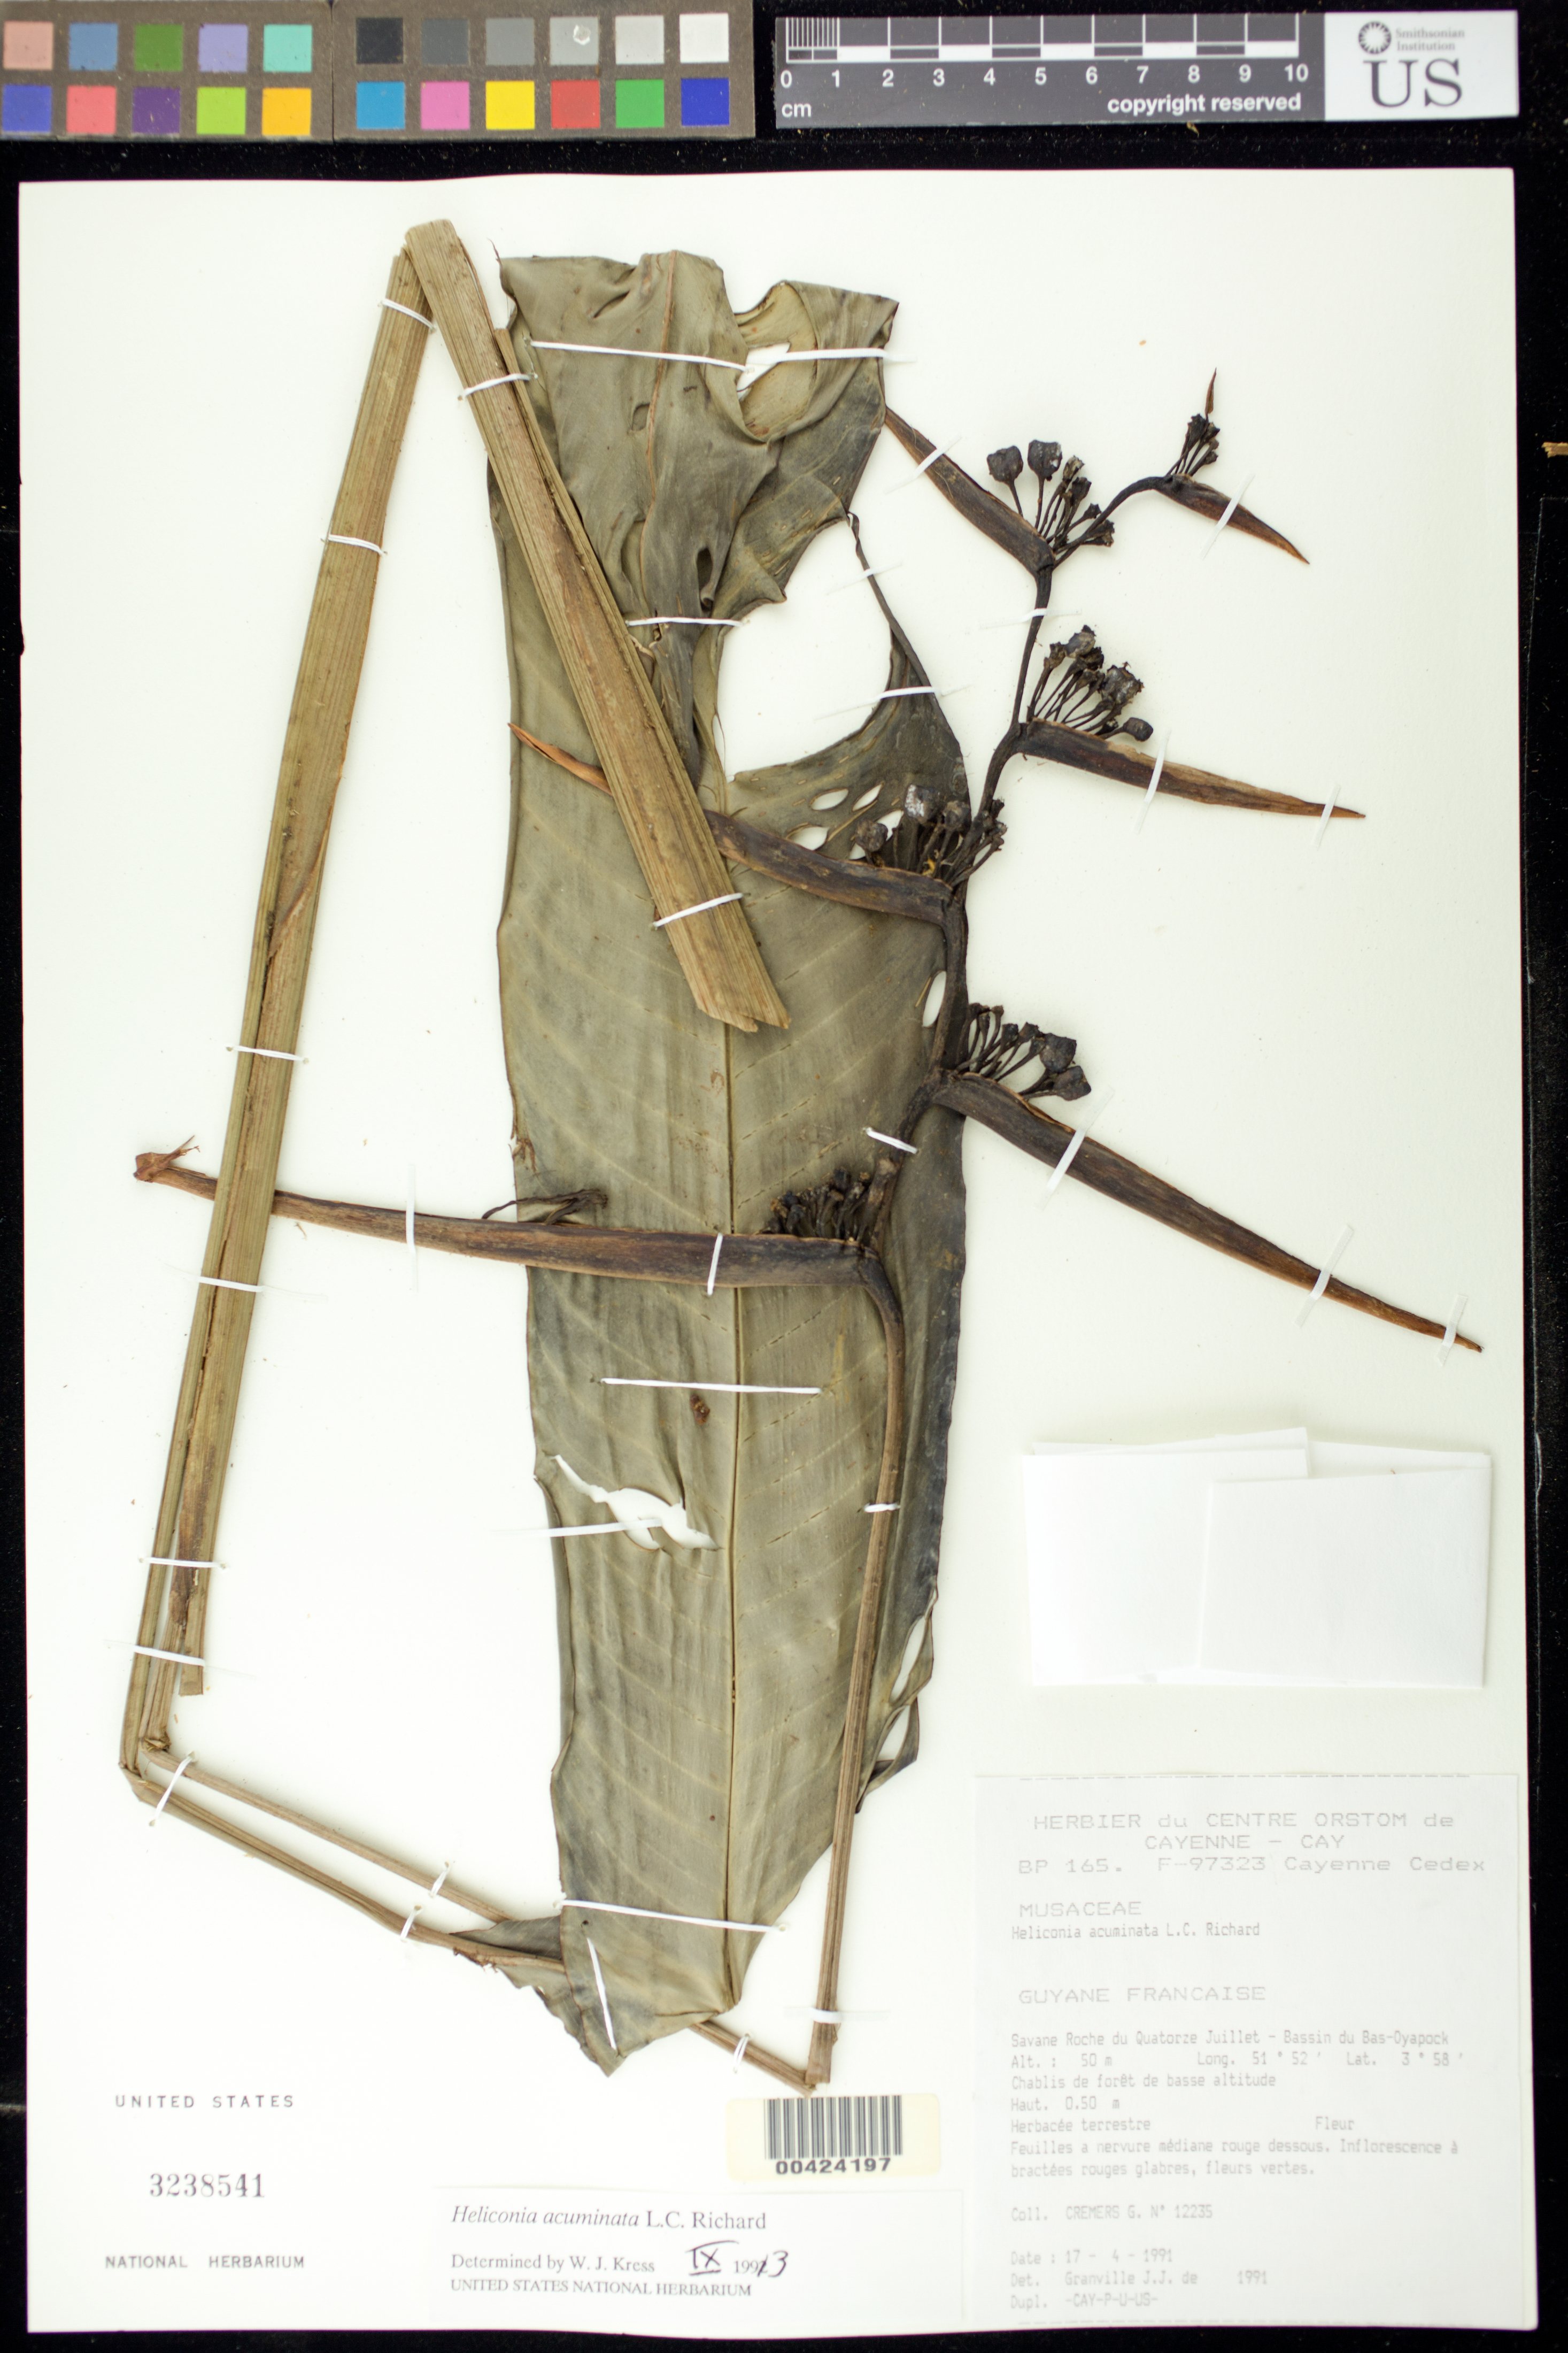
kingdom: Plantae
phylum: Tracheophyta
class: Liliopsida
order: Zingiberales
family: Heliconiaceae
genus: Heliconia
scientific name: Heliconia acuminata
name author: A. Rich.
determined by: Kress, W. J., (US), Smithsonian Institution - National Museum of Natural History (UNITED STATES)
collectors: G. Cremers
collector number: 12235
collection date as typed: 17 Apr 1991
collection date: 1991-04-17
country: French Guiana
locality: Savane roche du quatorze julliet - bassin du bas-oyapock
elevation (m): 50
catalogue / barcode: US 3238541